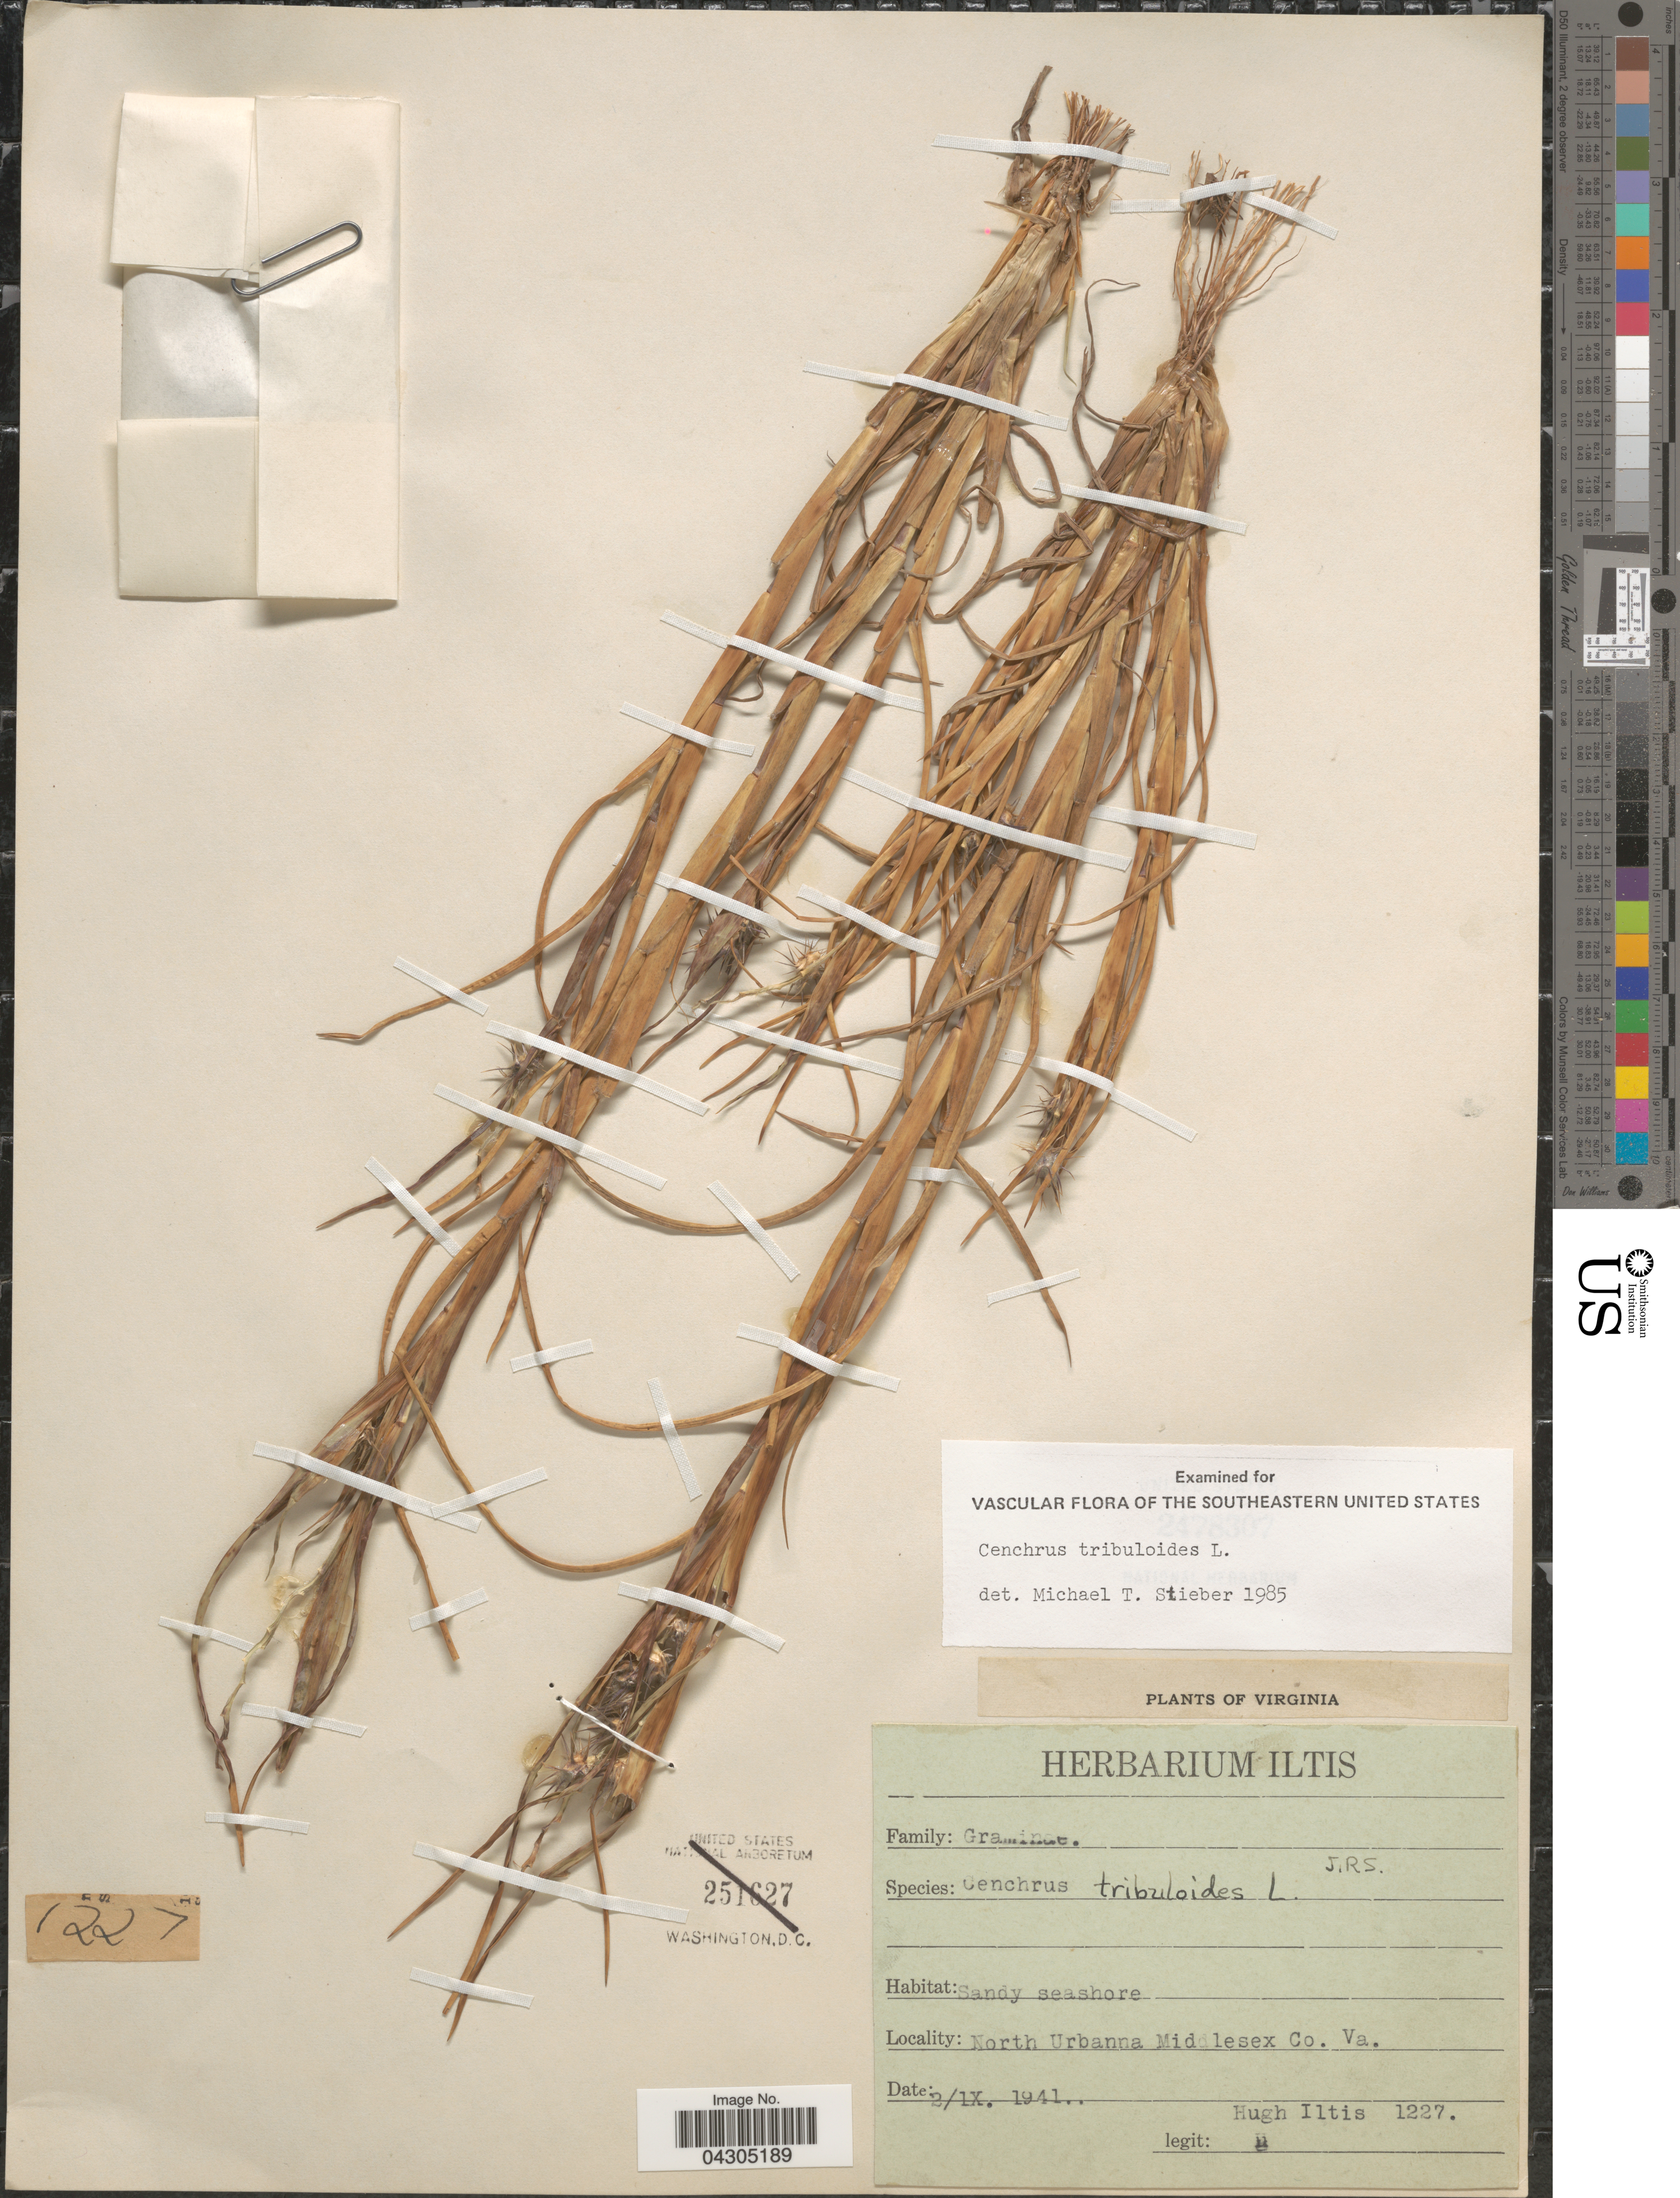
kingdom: Plantae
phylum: Tracheophyta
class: Liliopsida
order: Poales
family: Poaceae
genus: Cenchrus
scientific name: Cenchrus tribuloides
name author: L.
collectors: H. H. Iltis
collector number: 1227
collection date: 1941-09-02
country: United States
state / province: Virginia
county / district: Middlesex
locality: North Urbanna Middlesex Co.